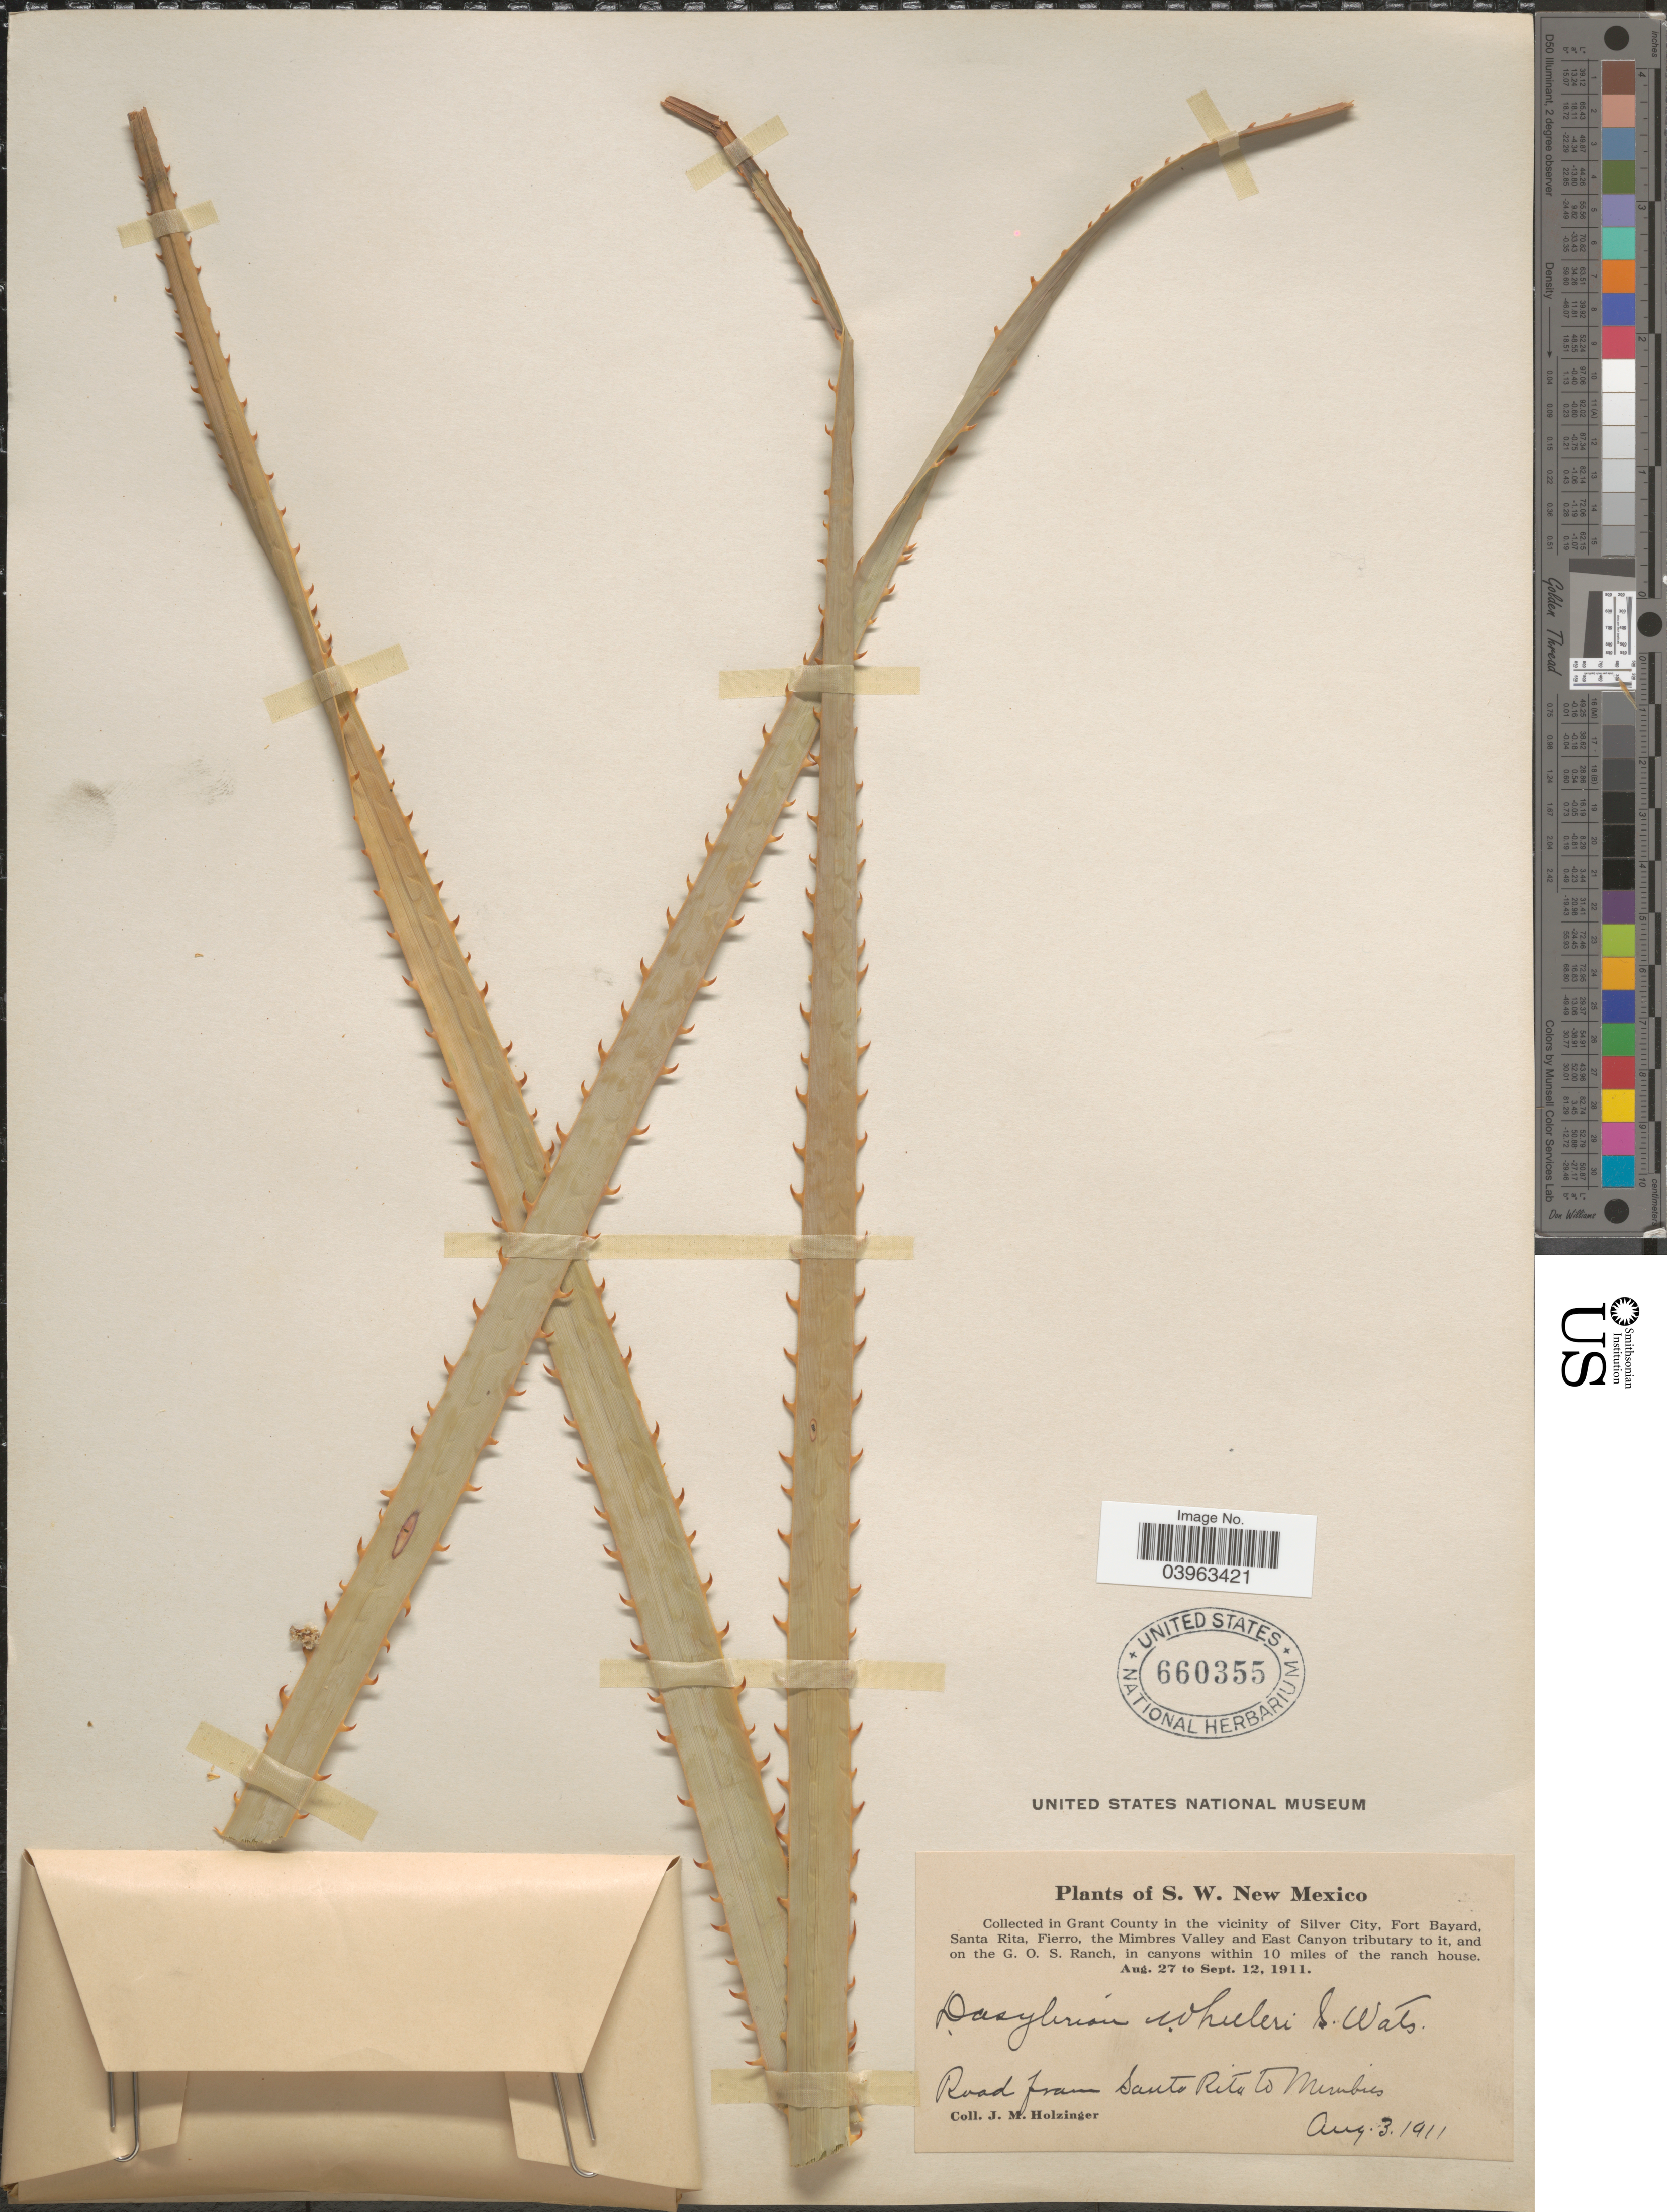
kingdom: Plantae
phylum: Tracheophyta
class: Liliopsida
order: Asparagales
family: Asparagaceae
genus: Dasylirion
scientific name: Dasylirion wheeleri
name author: S. Watson ex Rothr.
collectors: J. M. Holzinger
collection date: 1911-08-03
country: United States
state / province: New Mexico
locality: S.W. New Mexico. In Grant County in the vicinity of Silver City, Fort Bayard, Santa Rita, Fierro, the Mimbres Valley and East Canyon tributary to it, and on the G. O. S. Ranch, in canyons within 10 miles of the ranch house. Road from Santa Rita to Mimbres.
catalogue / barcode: US 660355